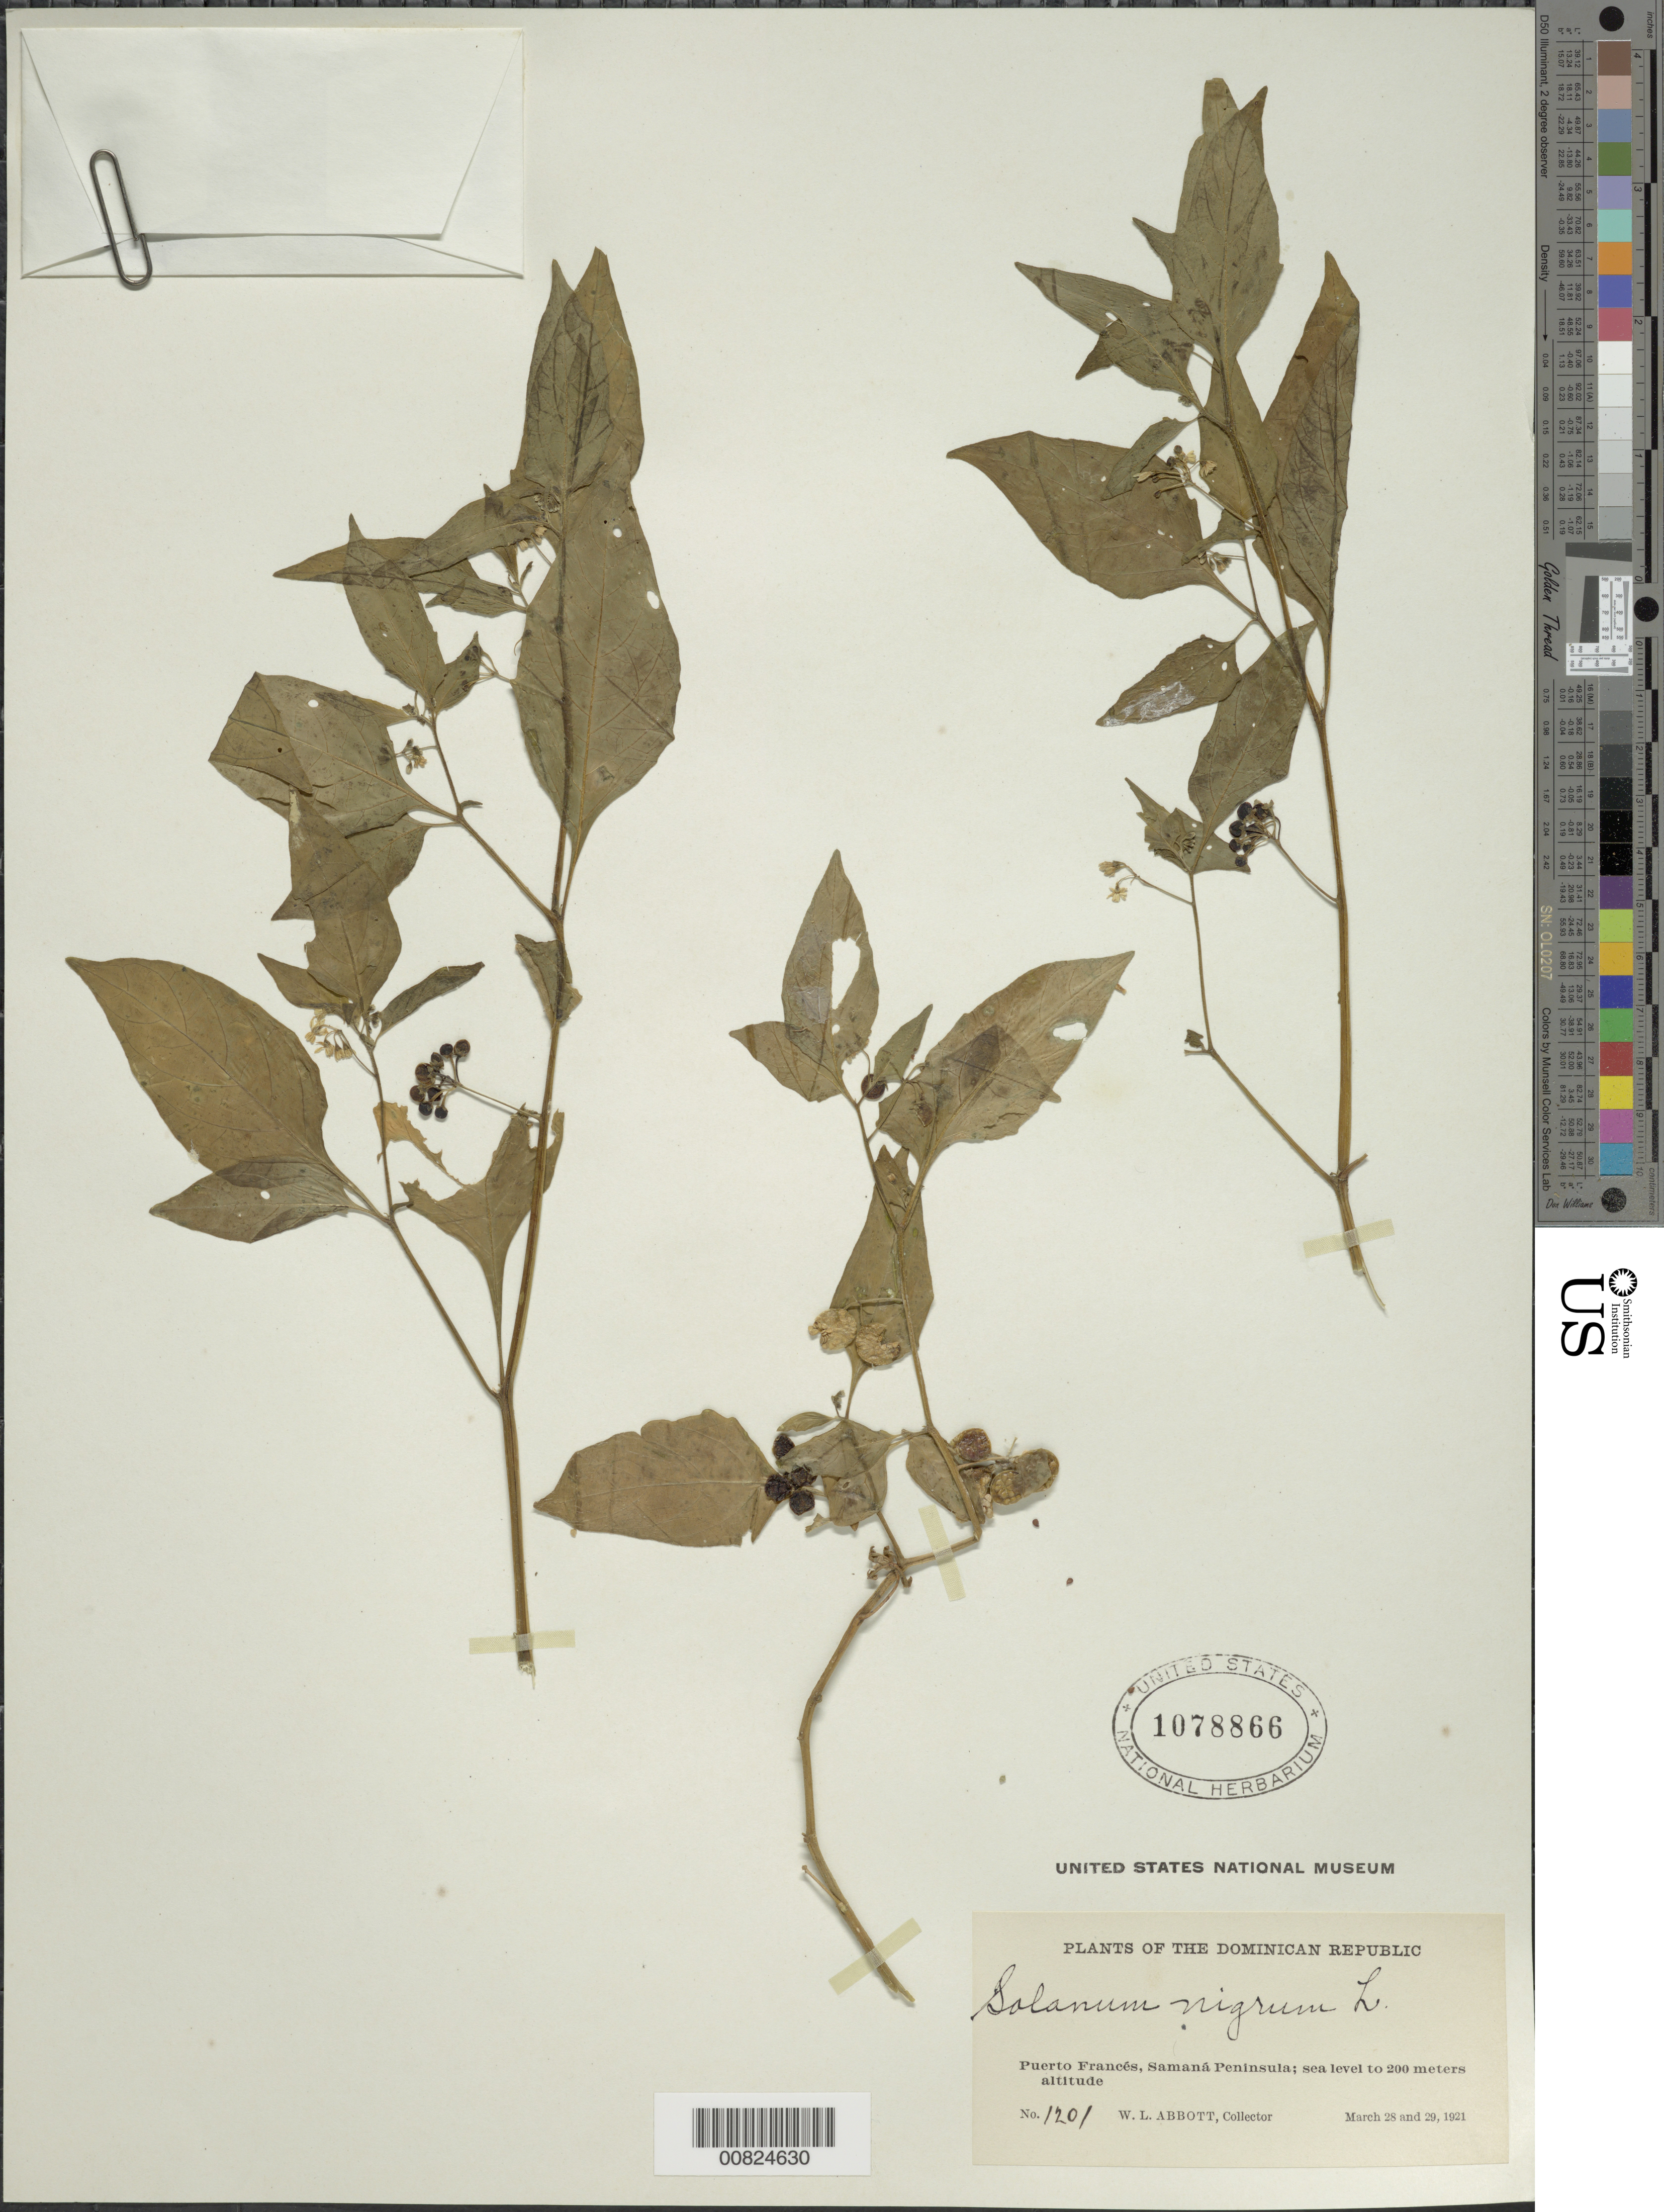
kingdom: Plantae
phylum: Tracheophyta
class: Magnoliopsida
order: Solanales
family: Solanaceae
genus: Solanum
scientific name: Solanum nigrum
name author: L.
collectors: W. L. Abbott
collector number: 1201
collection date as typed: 28 Mar 1921 and 29 Mar 1921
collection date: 1921-03-28,1921-03-29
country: Dominican Republic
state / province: Samana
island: Hispaniola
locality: Puerto Francés, Samaná Peninsula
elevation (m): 0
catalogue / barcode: US 1078866